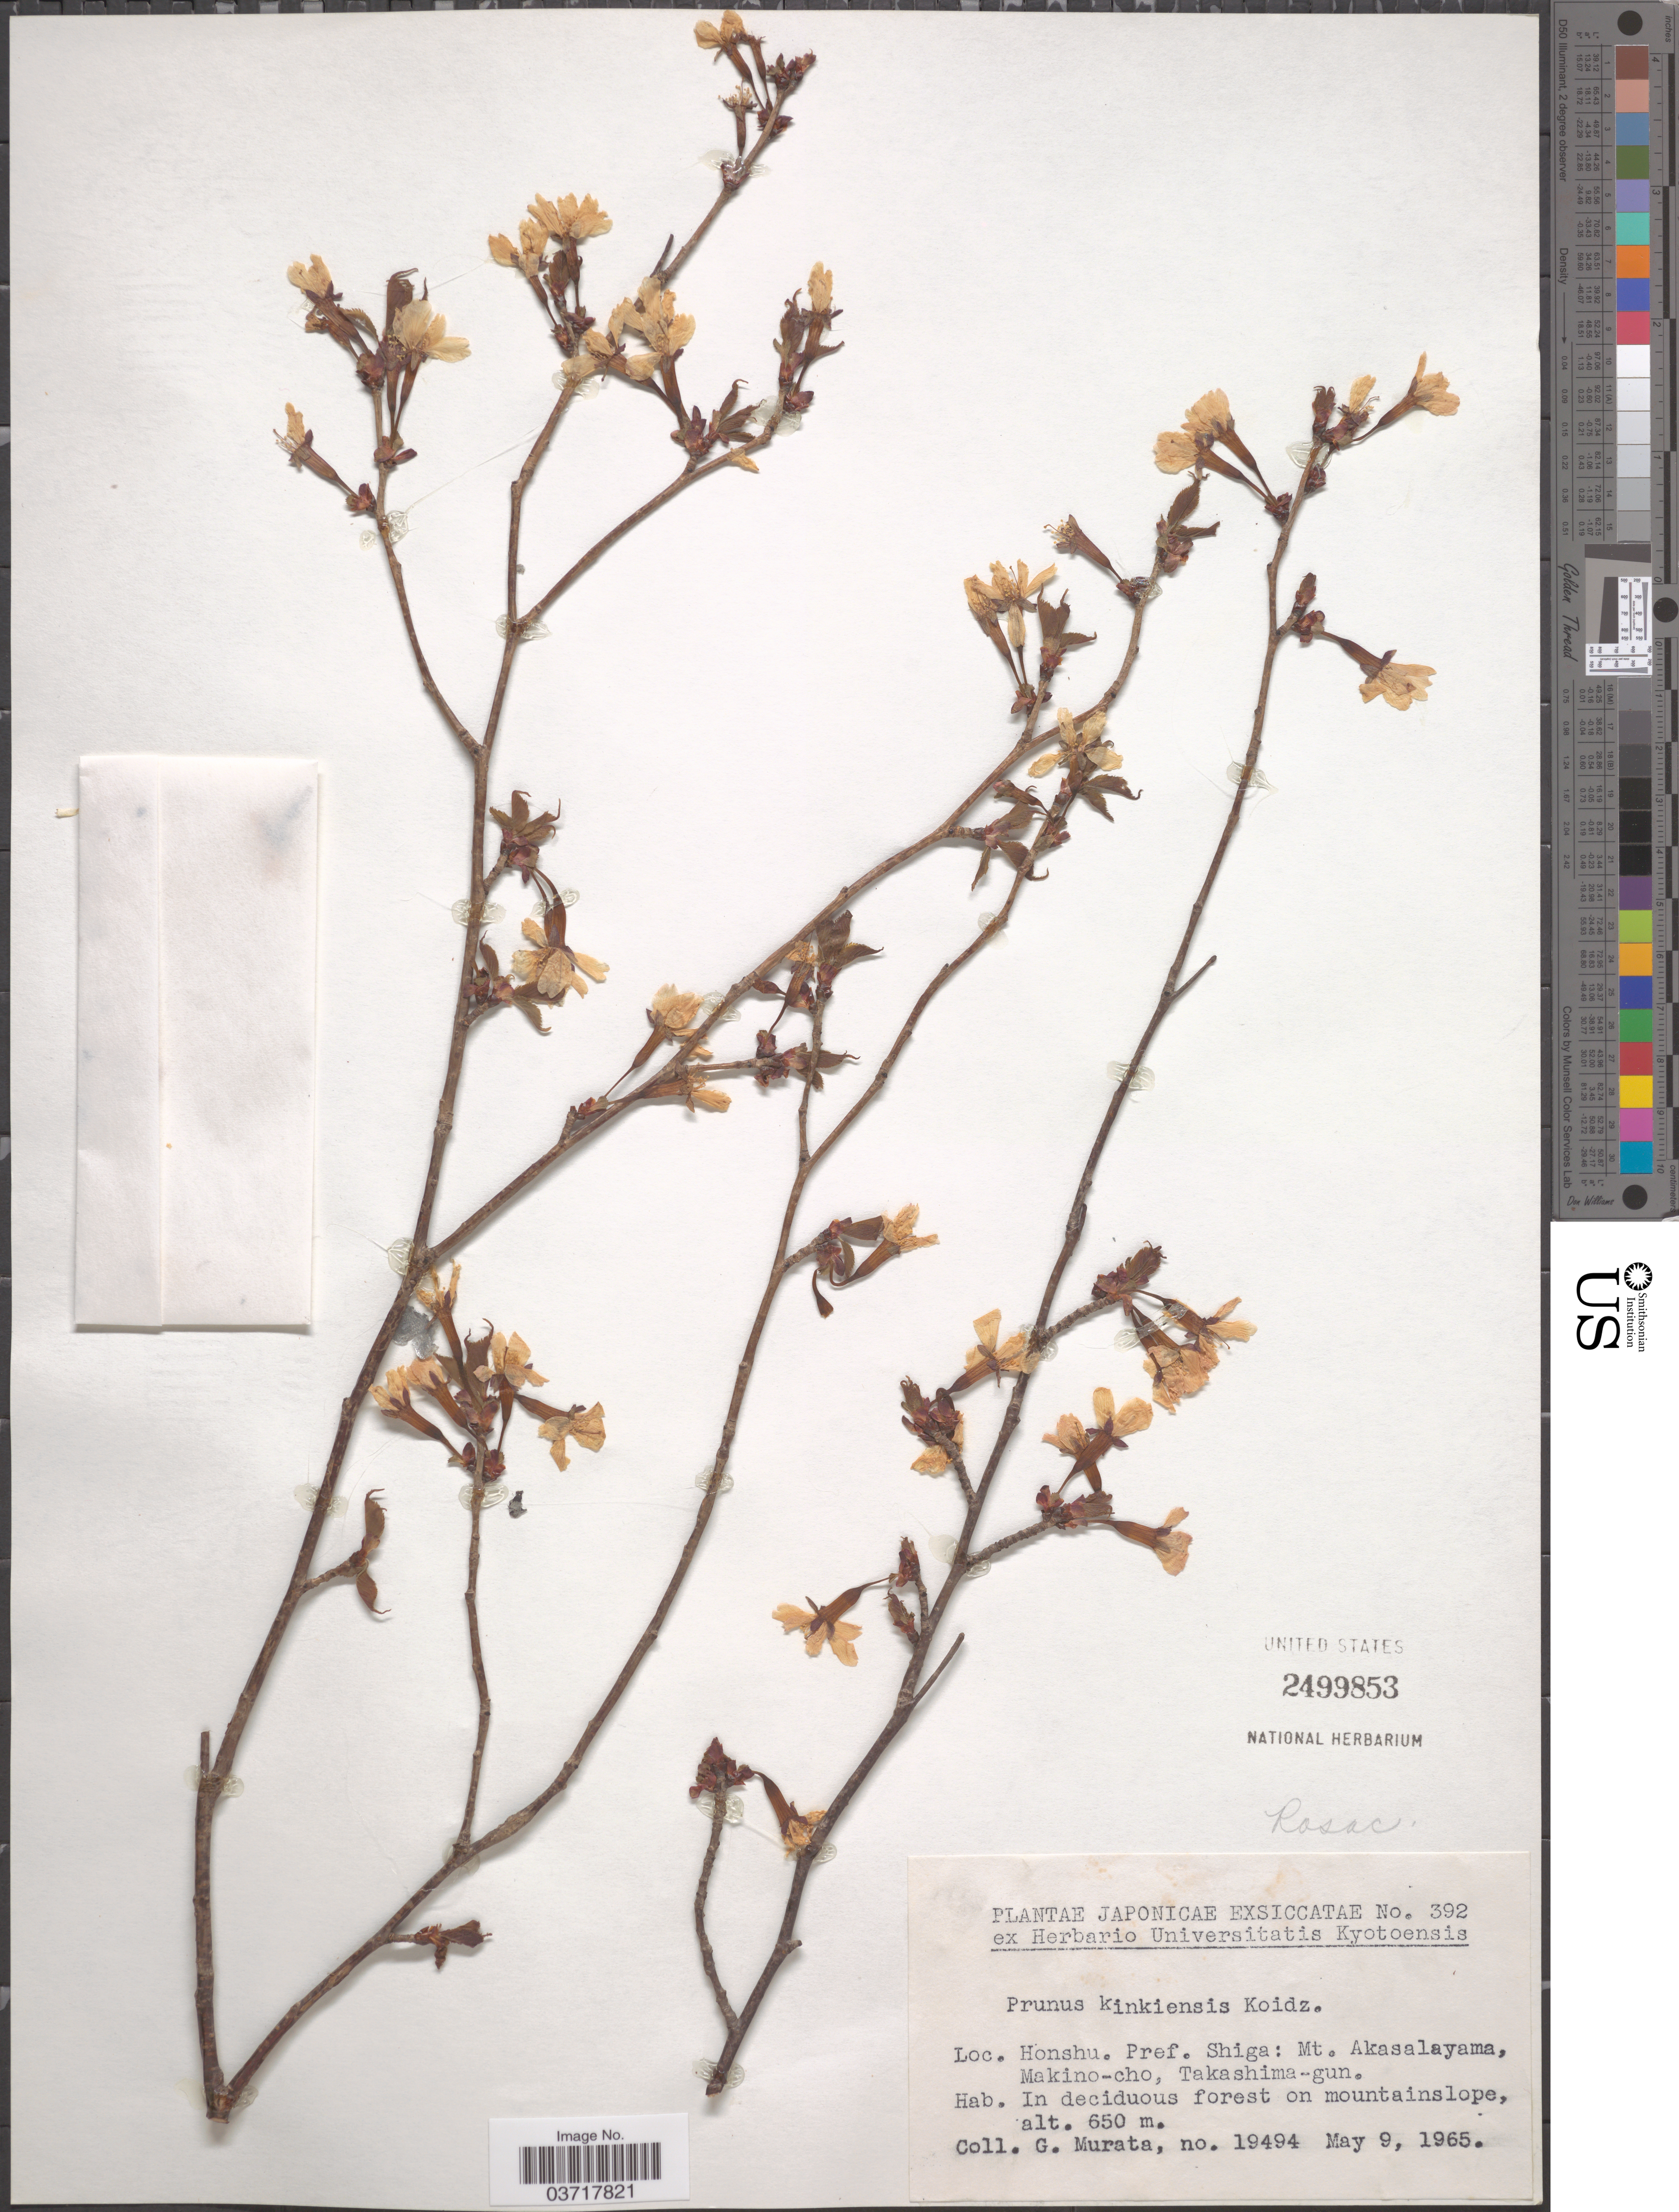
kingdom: Plantae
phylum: Tracheophyta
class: Magnoliopsida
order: Rosales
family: Rosaceae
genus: Prunus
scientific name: Prunus kinkiensis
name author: Koidz.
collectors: G. Murata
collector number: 19494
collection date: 1965-05-09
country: Japan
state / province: Siga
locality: Honshu. Pref. Shiga: Mt. Akasalayama, Makino-cho, Takashima-gun.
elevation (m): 650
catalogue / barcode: US 2499853